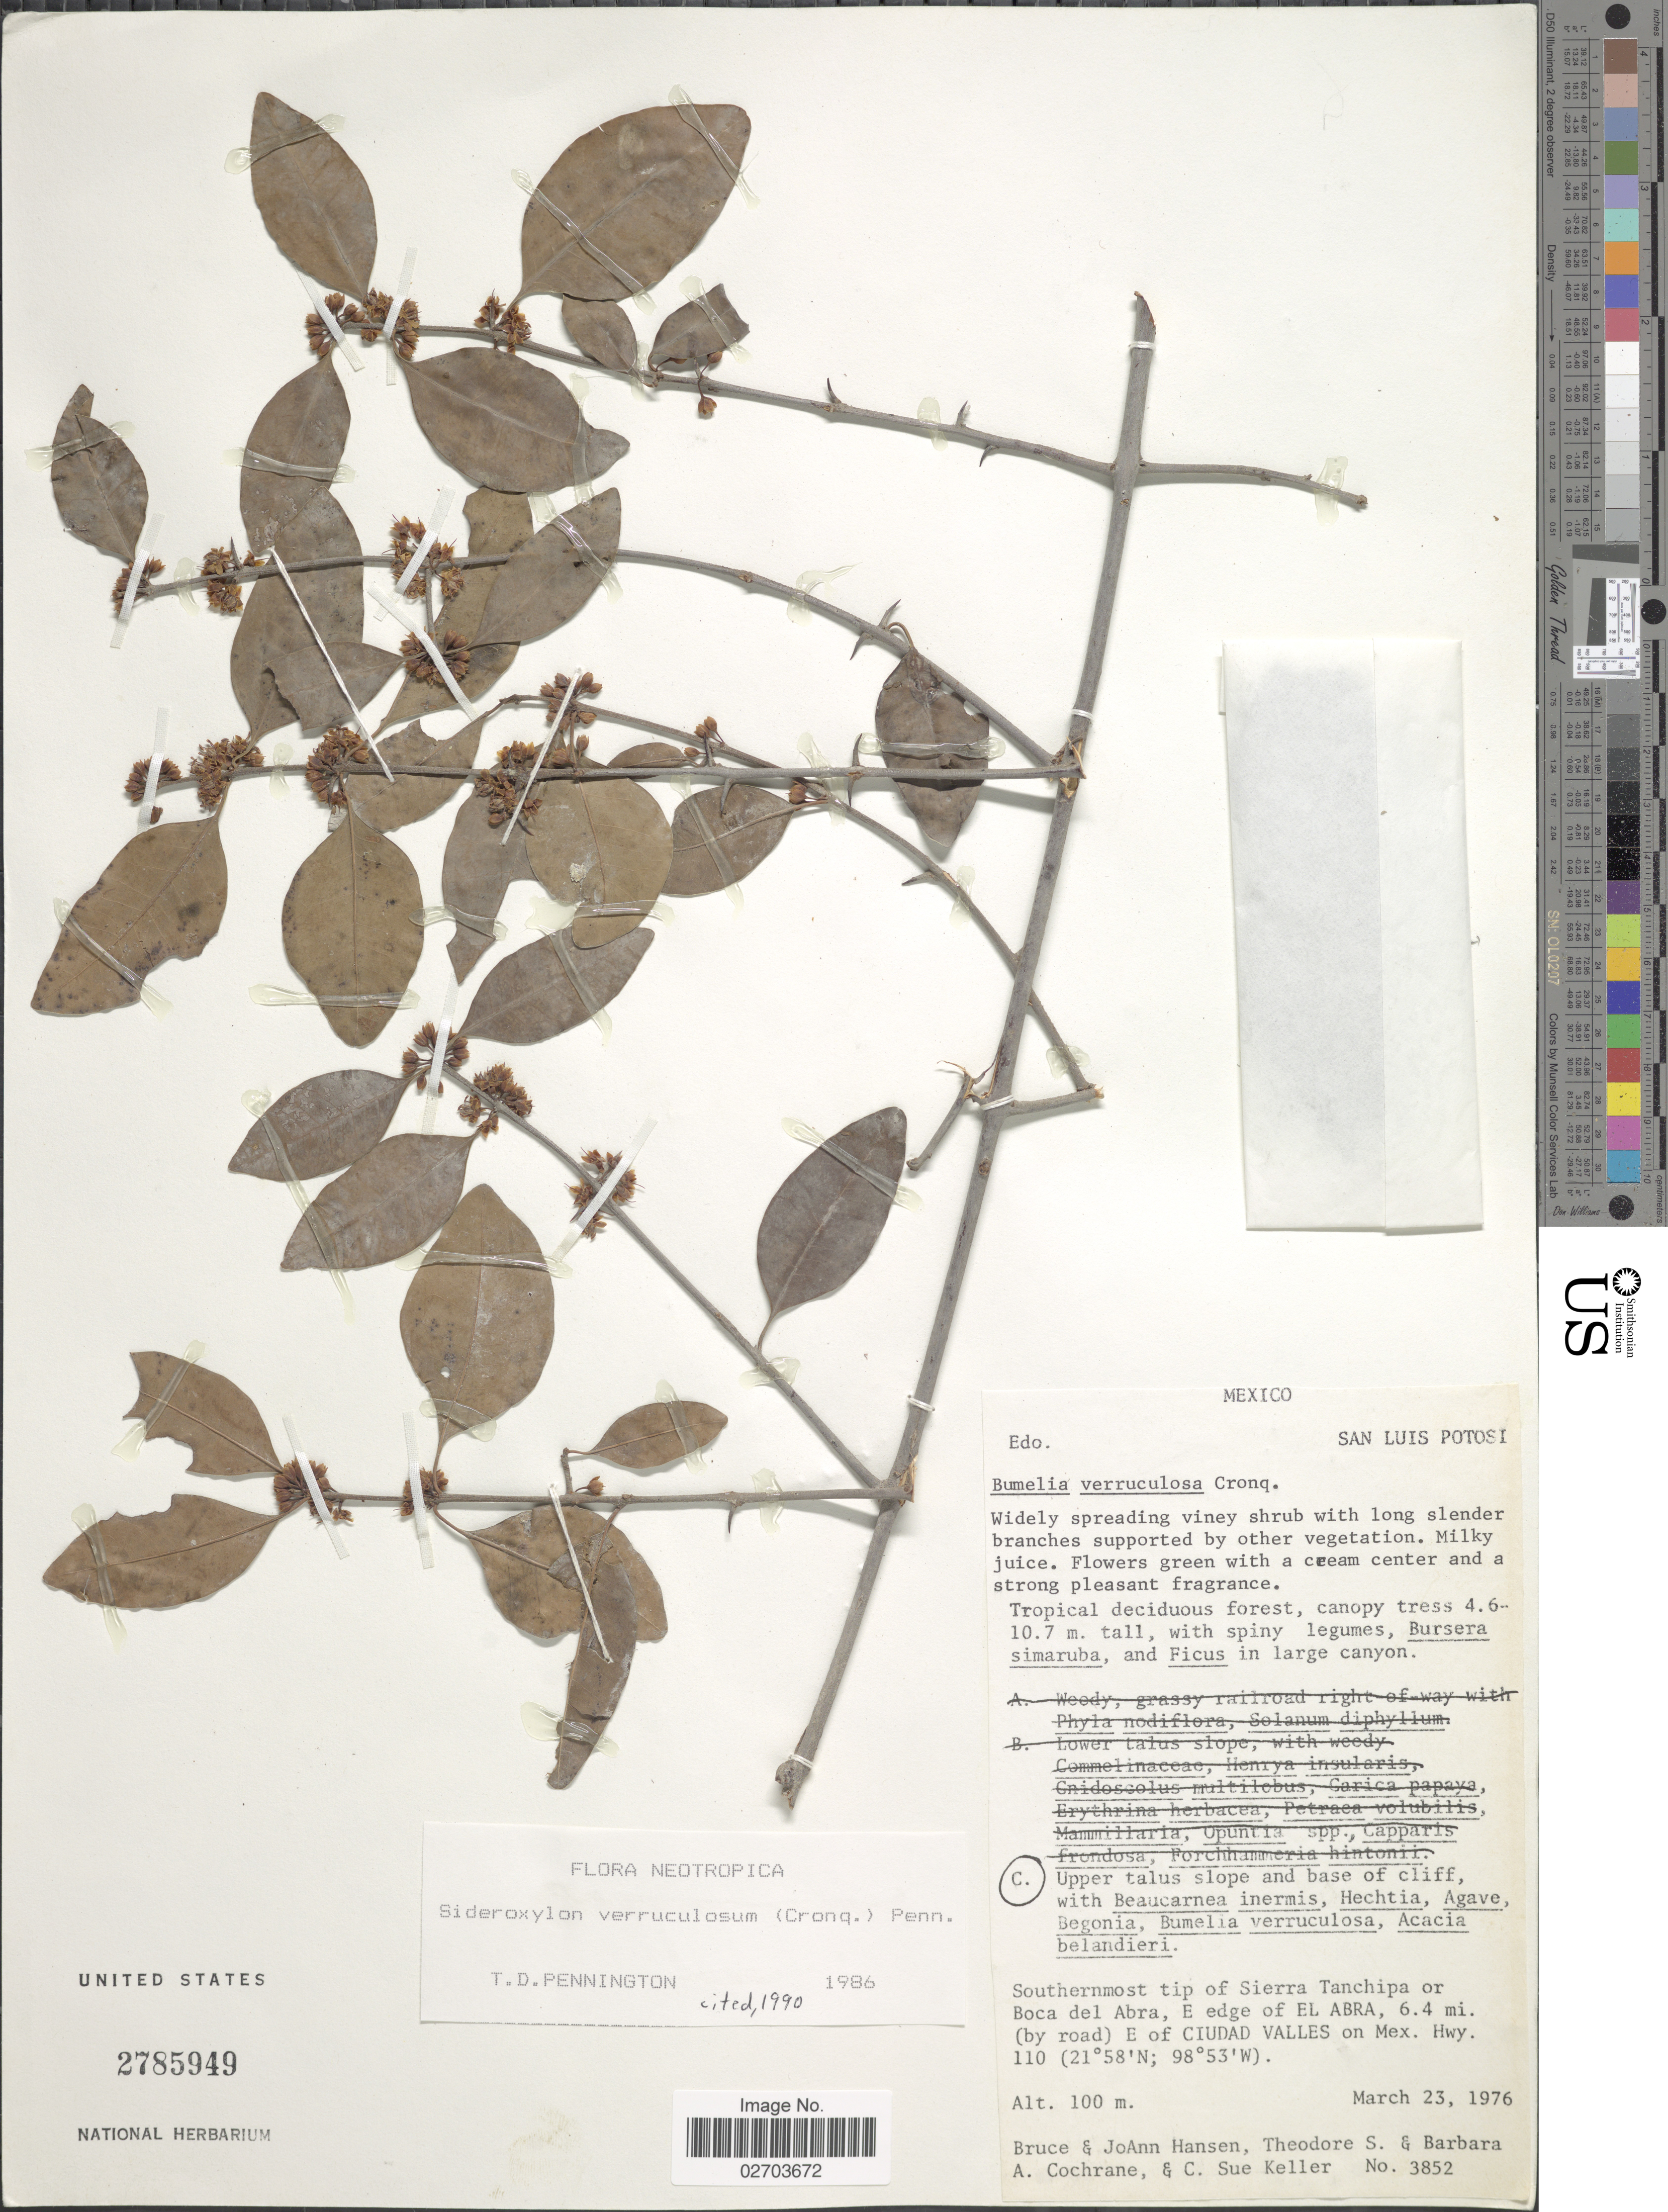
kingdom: Plantae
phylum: Tracheophyta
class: Magnoliopsida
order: Ericales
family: Sapotaceae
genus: Sideroxylon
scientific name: Sideroxylon verruculosum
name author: (Cronq.) T.D. Penn.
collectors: B. Hansen, J. Hansen, T. S. Cochrane, B. Cochrane & C. Keller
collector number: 3852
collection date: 1976-03-23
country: Mexico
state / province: San Luis Potosí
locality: Southernmost tip of Sierra Tanchipa or Boca del Abra, E edge of El Abra, 6.4 mi. (by road) E of Ciudad Valles, on Mex. Hwy. 110.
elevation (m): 100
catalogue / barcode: US 2785949